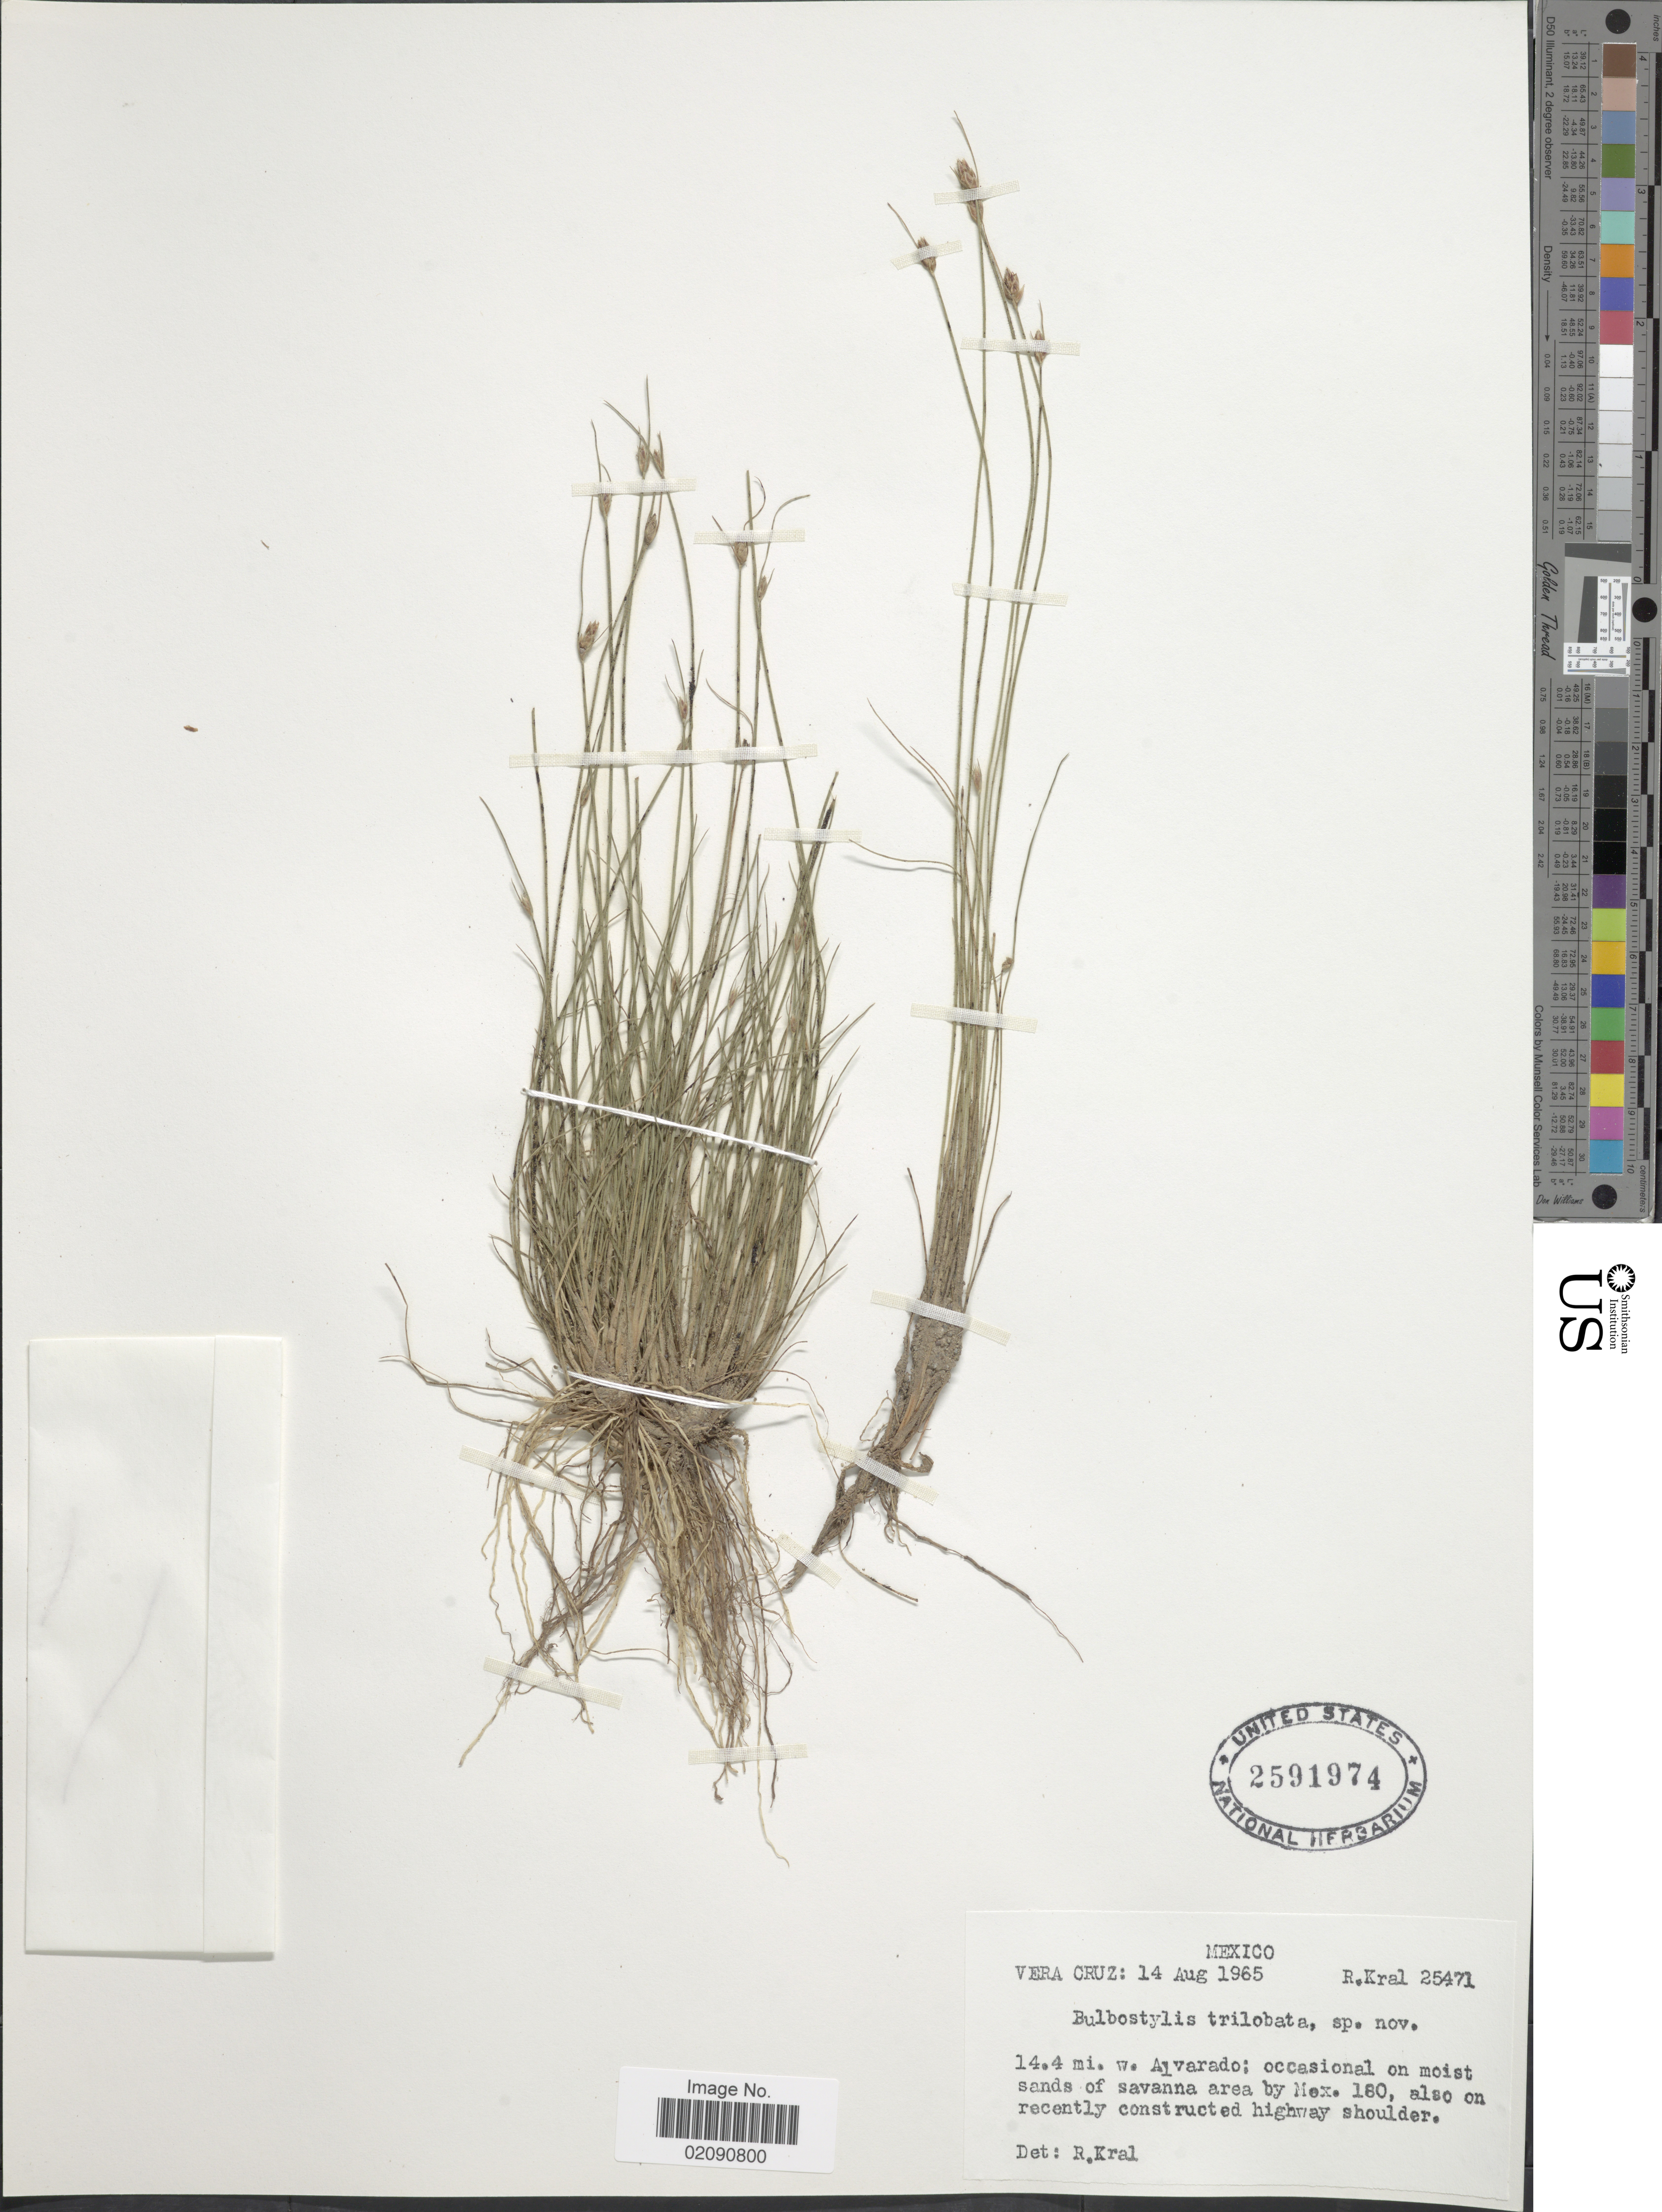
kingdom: Plantae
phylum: Tracheophyta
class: Liliopsida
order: Poales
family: Cyperaceae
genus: Bulbostylis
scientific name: Bulbostylis trilobata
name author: Kral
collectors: R. Kral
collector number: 25471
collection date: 1965-08-14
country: Mexico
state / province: Veracruz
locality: Vera Cruz, 14.4 mi. w. Alvarado; occasional on moist sands of savanna area by Mex. 180, also on recently constructed highway shoulder.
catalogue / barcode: US 2591974